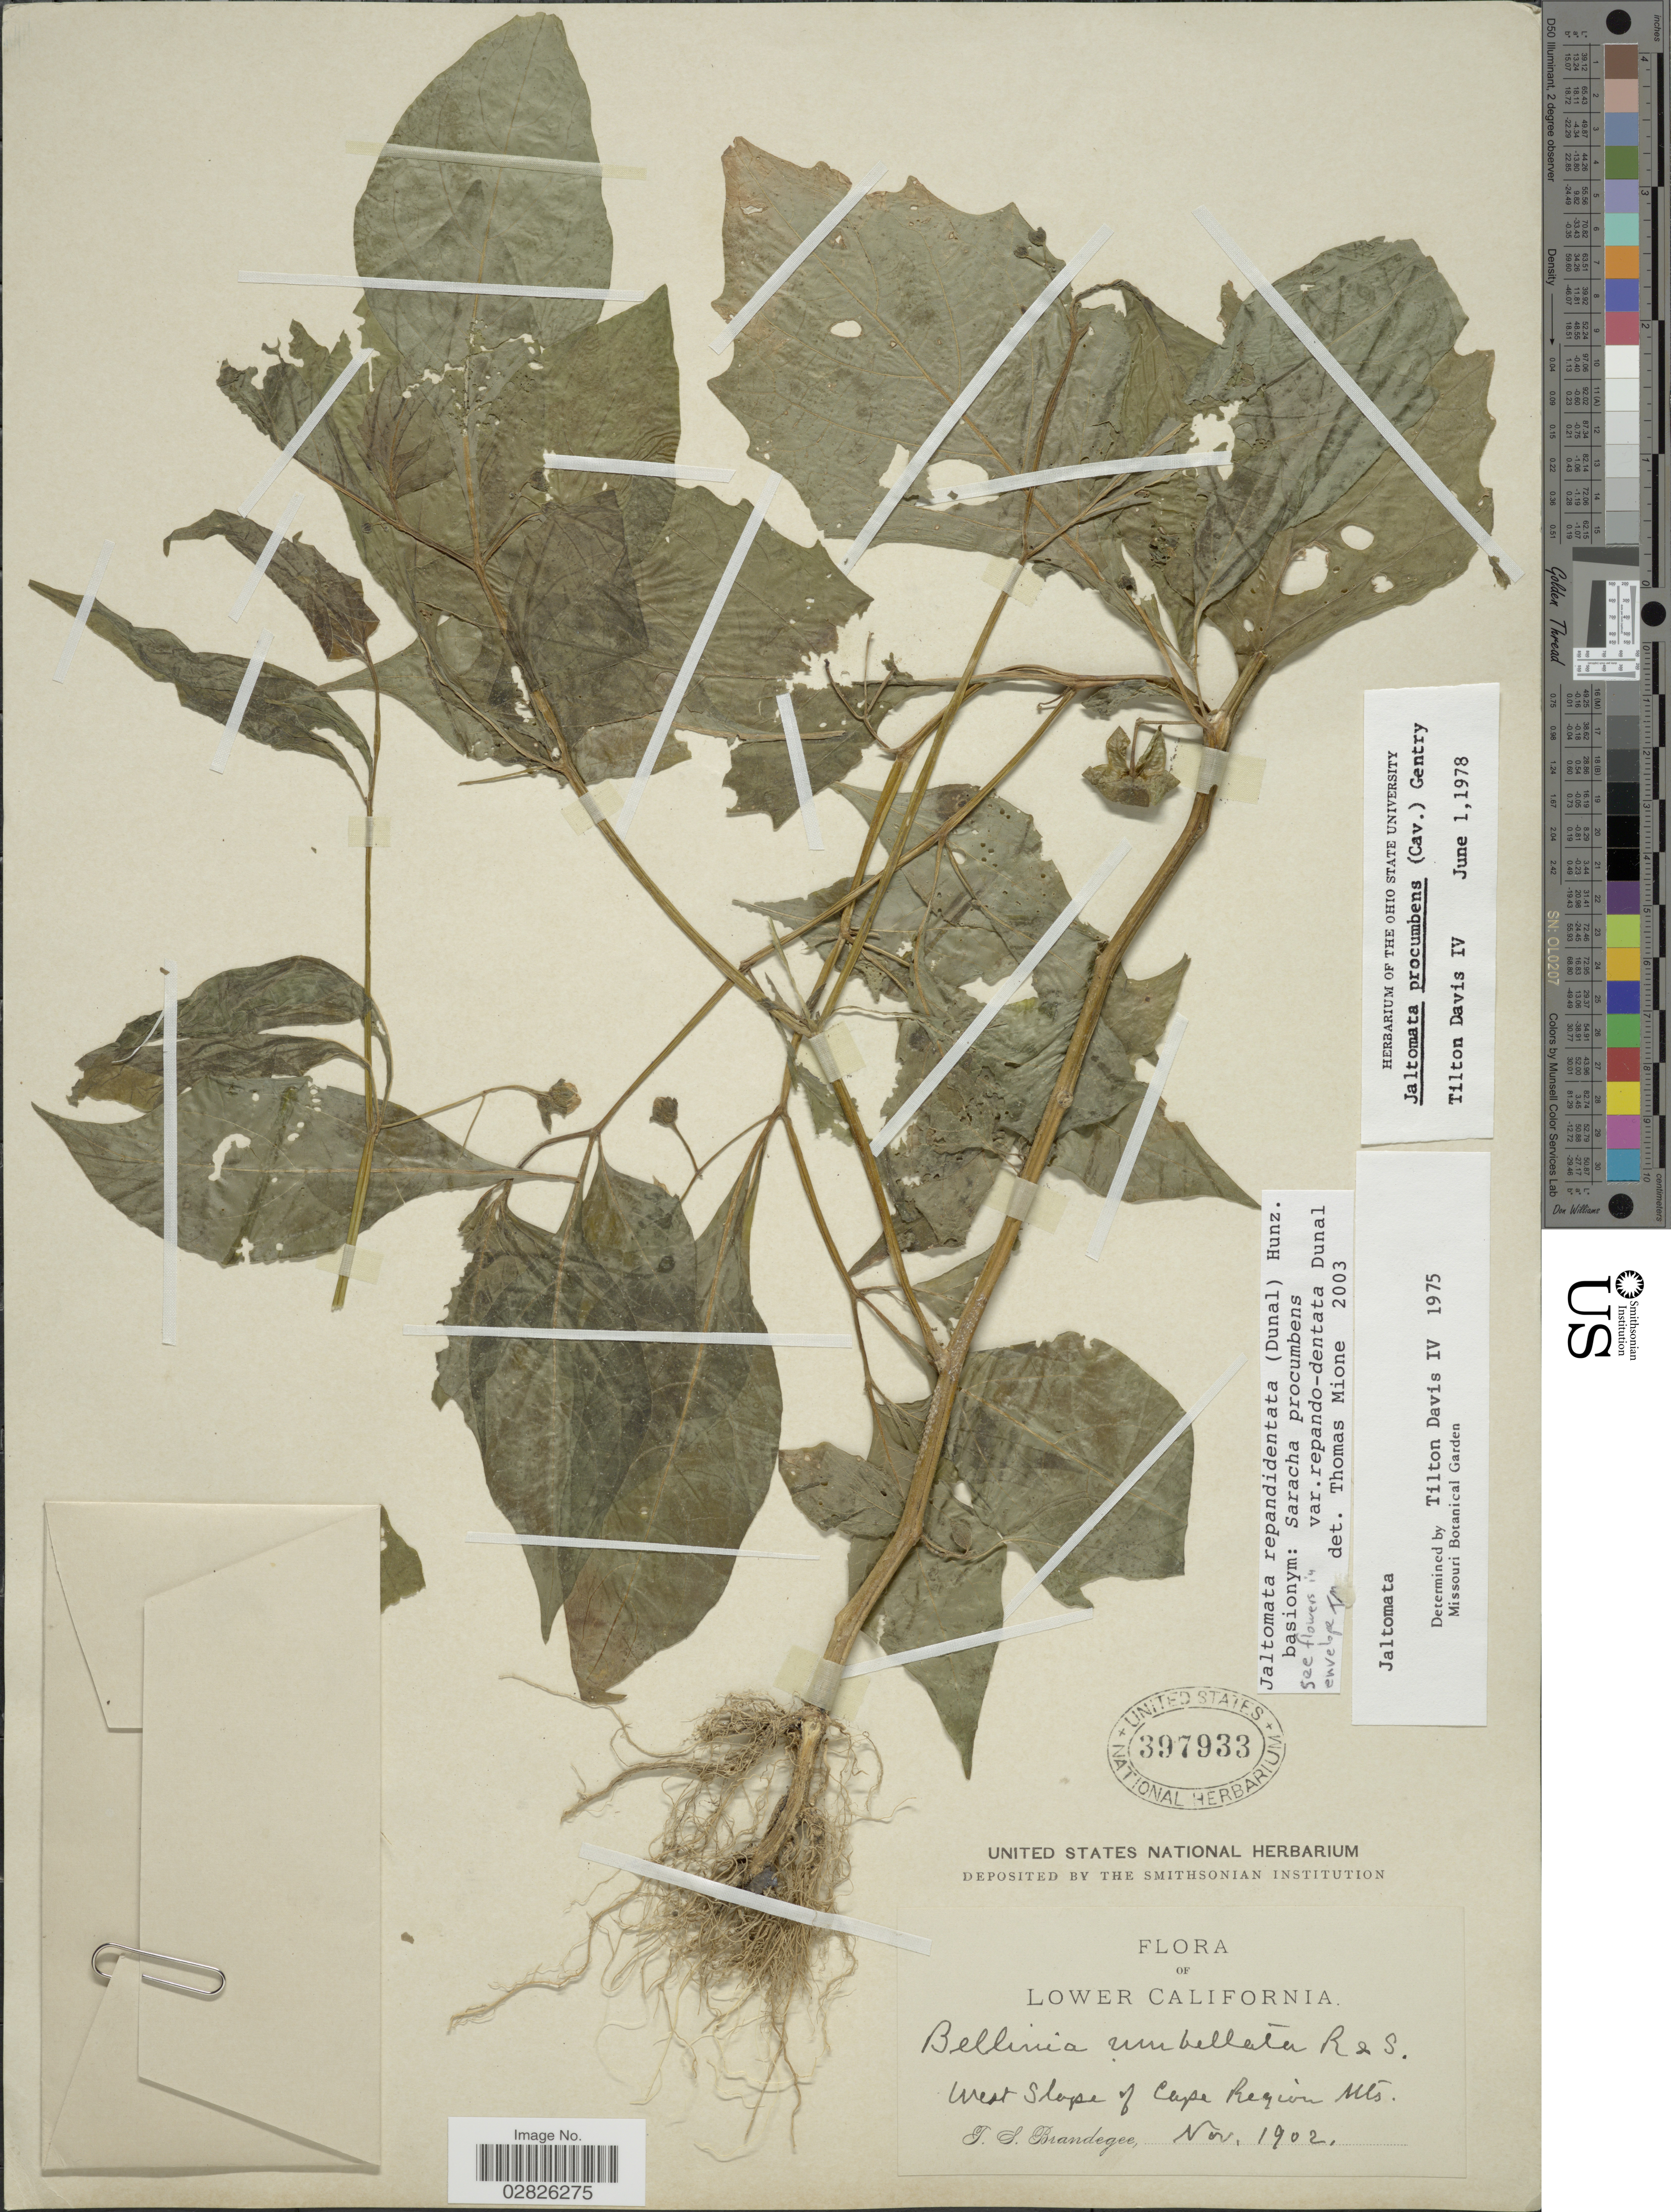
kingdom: Plantae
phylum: Tracheophyta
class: Magnoliopsida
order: Solanales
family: Solanaceae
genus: Jaltomata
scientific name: Jaltomata repandidentata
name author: (Dunal) Hunz.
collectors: T. S. Brandegee (herbarium)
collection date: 1902-11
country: Mexico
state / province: Baja California Norte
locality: Lower California. West slope of Cape Region Mts.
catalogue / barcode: US 397933